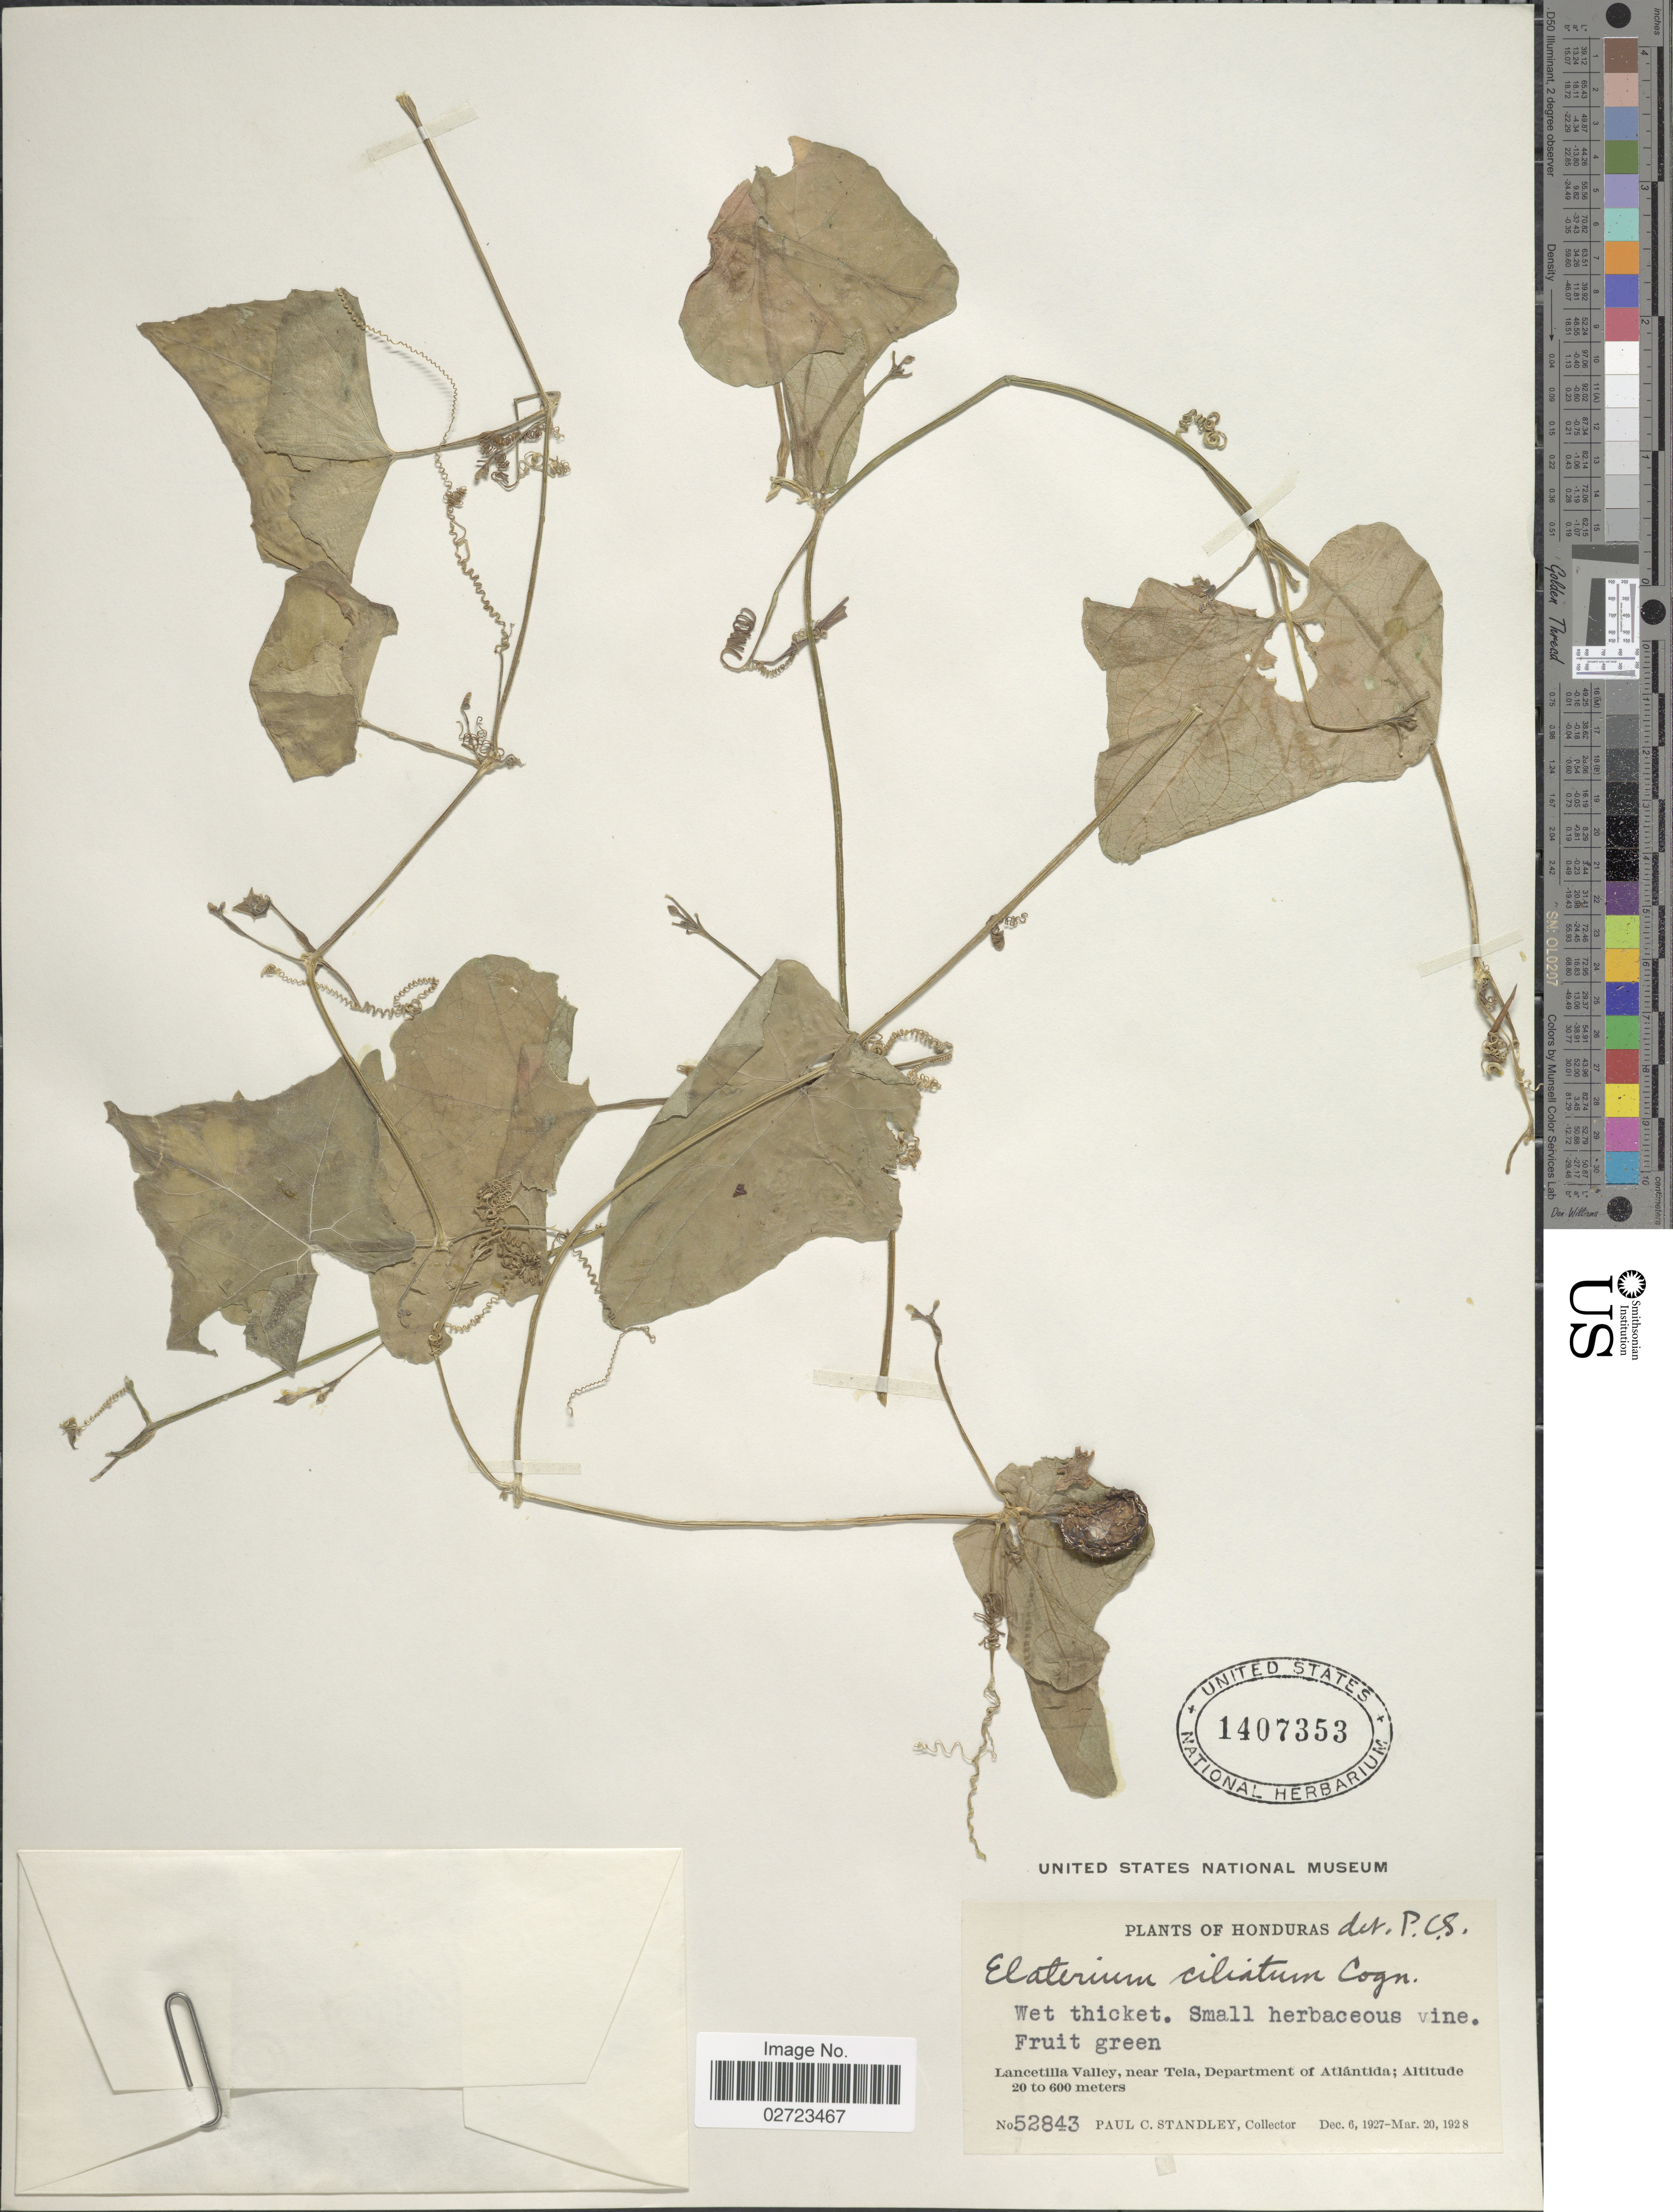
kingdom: Plantae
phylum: Tracheophyta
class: Magnoliopsida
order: Cucurbitales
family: Cucurbitaceae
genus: Cyclanthera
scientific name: Cyclanthera carthagenensis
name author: (Jacq.) H. Schaef. & S.S. Renner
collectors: P. C. Standley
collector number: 52843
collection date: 1927-12-06/1928-03-20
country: Honduras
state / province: Atlántida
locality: Lancetilla Valley, near Tela.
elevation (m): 20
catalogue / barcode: US 1407353